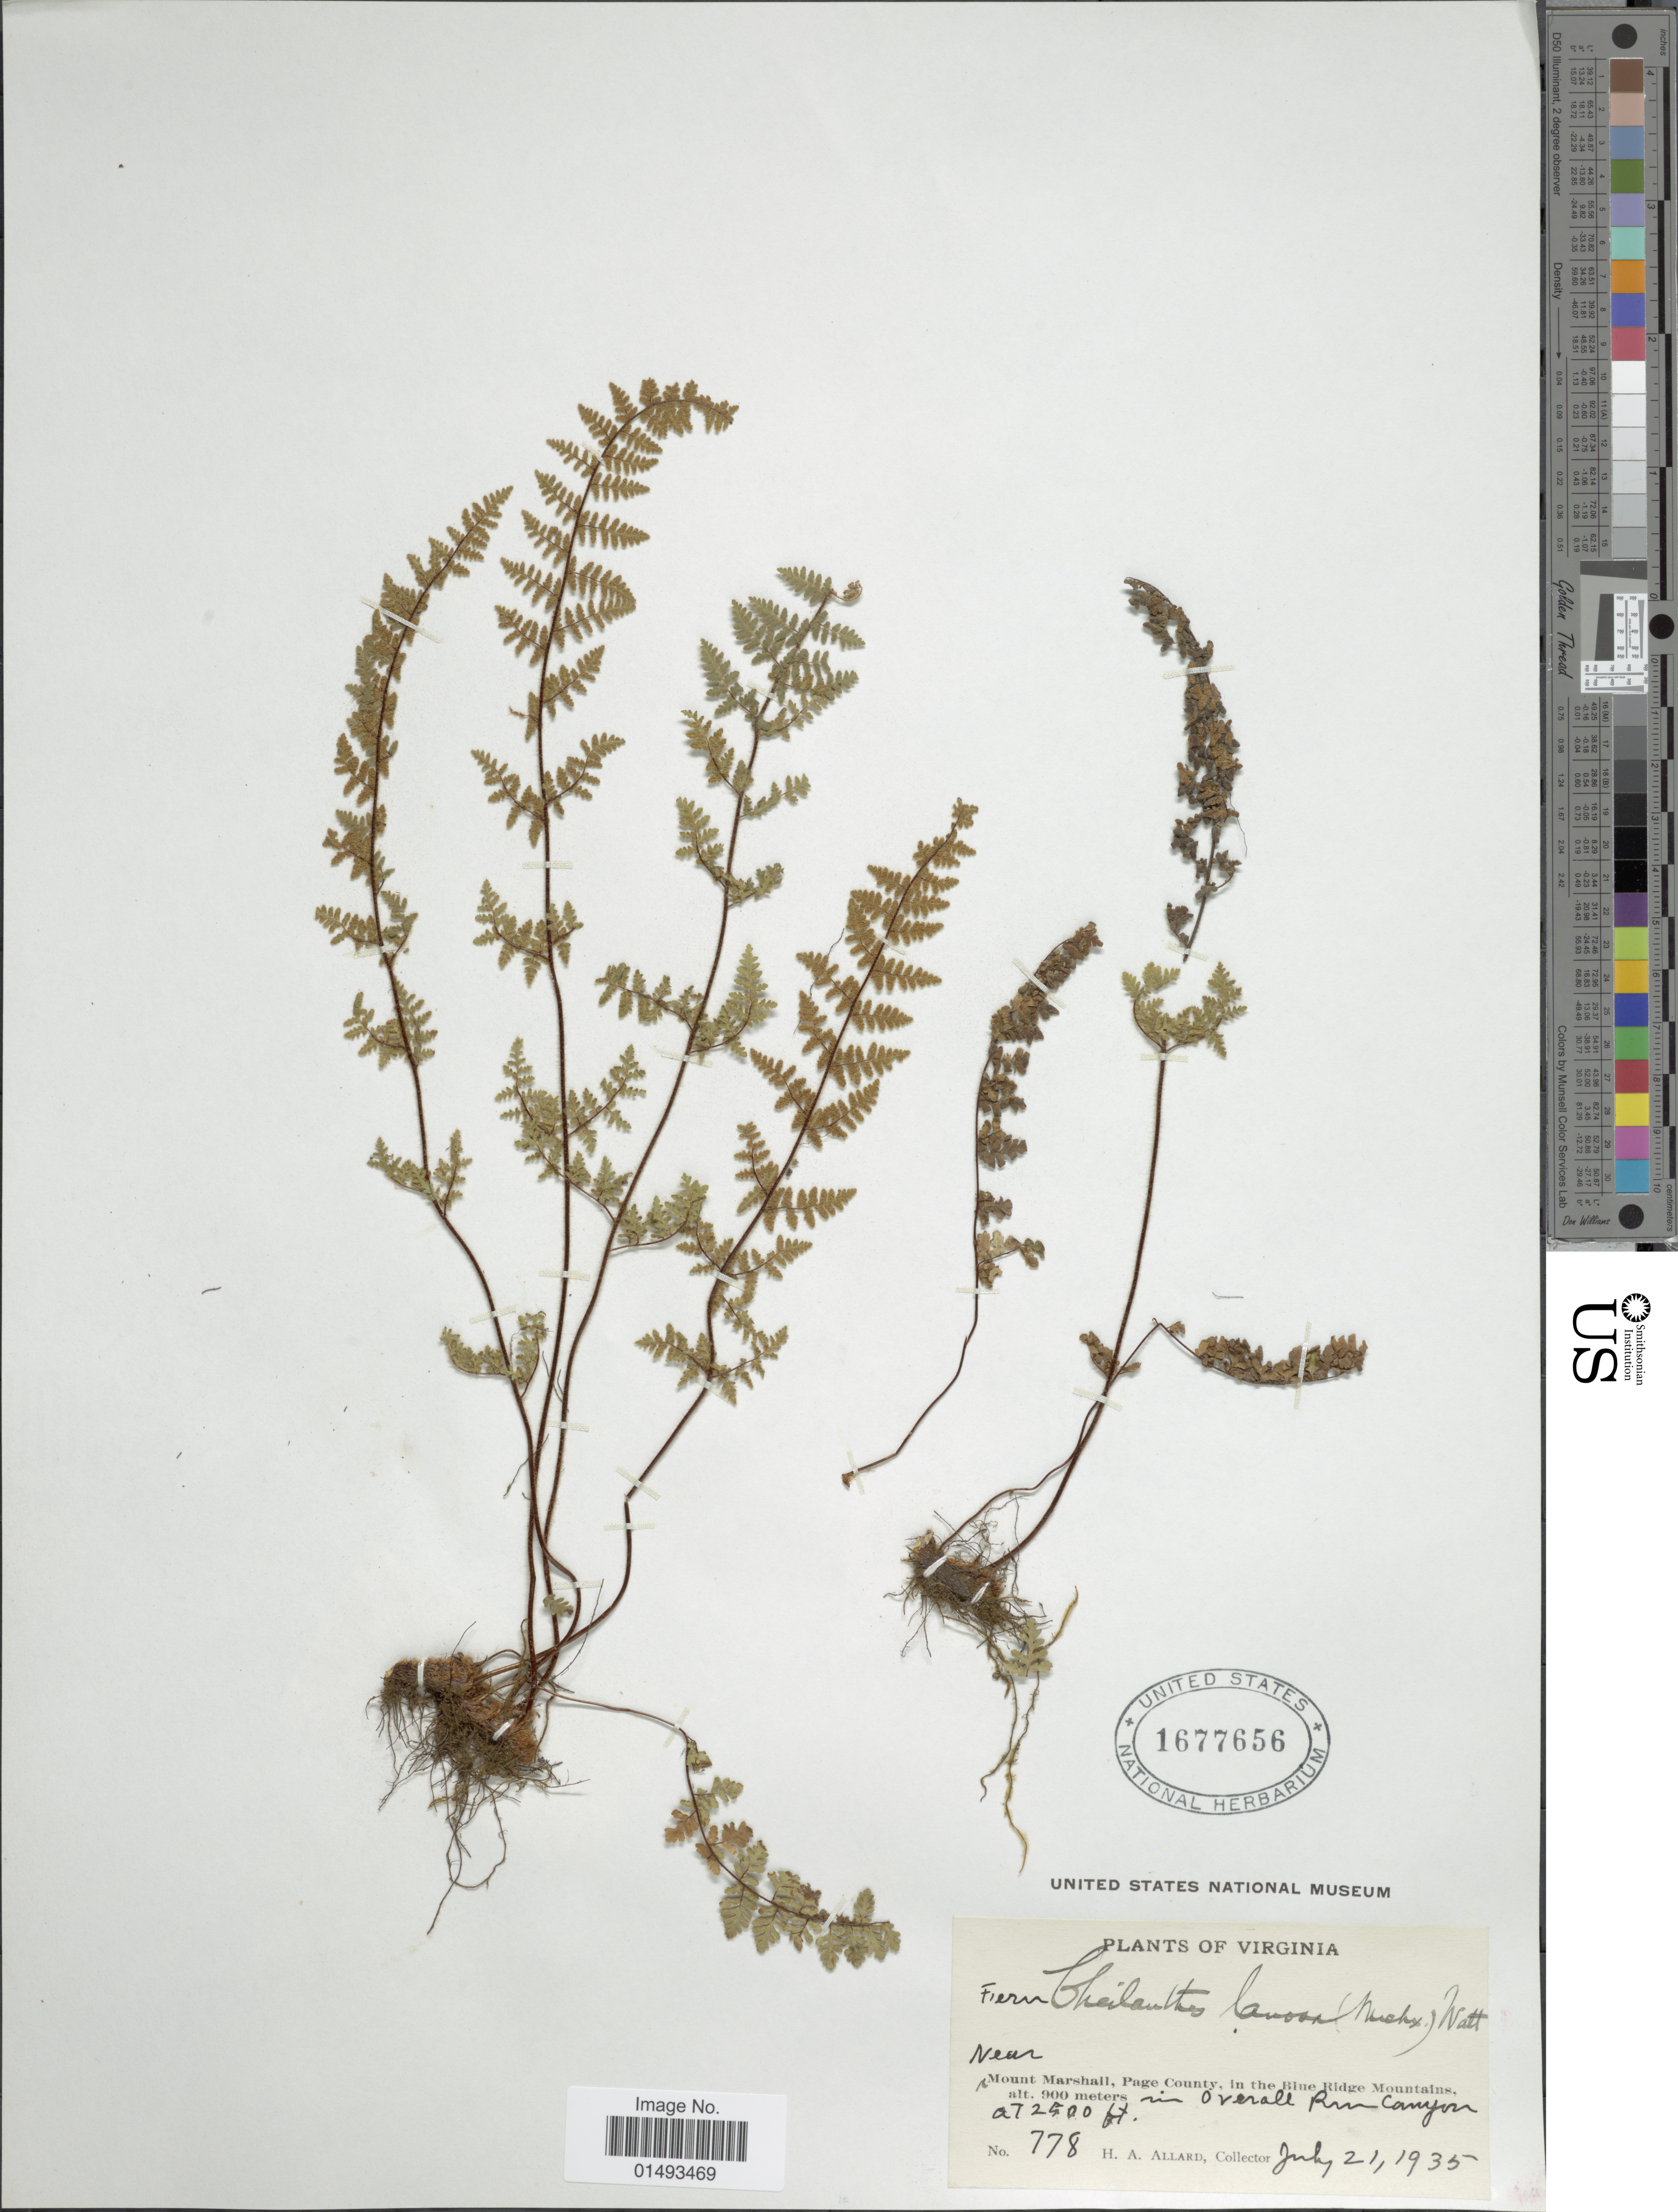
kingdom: Plantae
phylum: Tracheophyta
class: Polypodiopsida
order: Polypodiales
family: Pteridaceae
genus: Myriopteris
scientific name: Myriopteris lanosa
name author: (Michx.) Grusz & Windham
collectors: H. A. Allard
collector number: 778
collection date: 1935-07-21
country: United States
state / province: Virginia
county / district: Page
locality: Near Mount Marshall, in the Blue Ridge Mountains. In Overall Run Canyon.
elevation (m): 762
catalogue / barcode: US 1677656